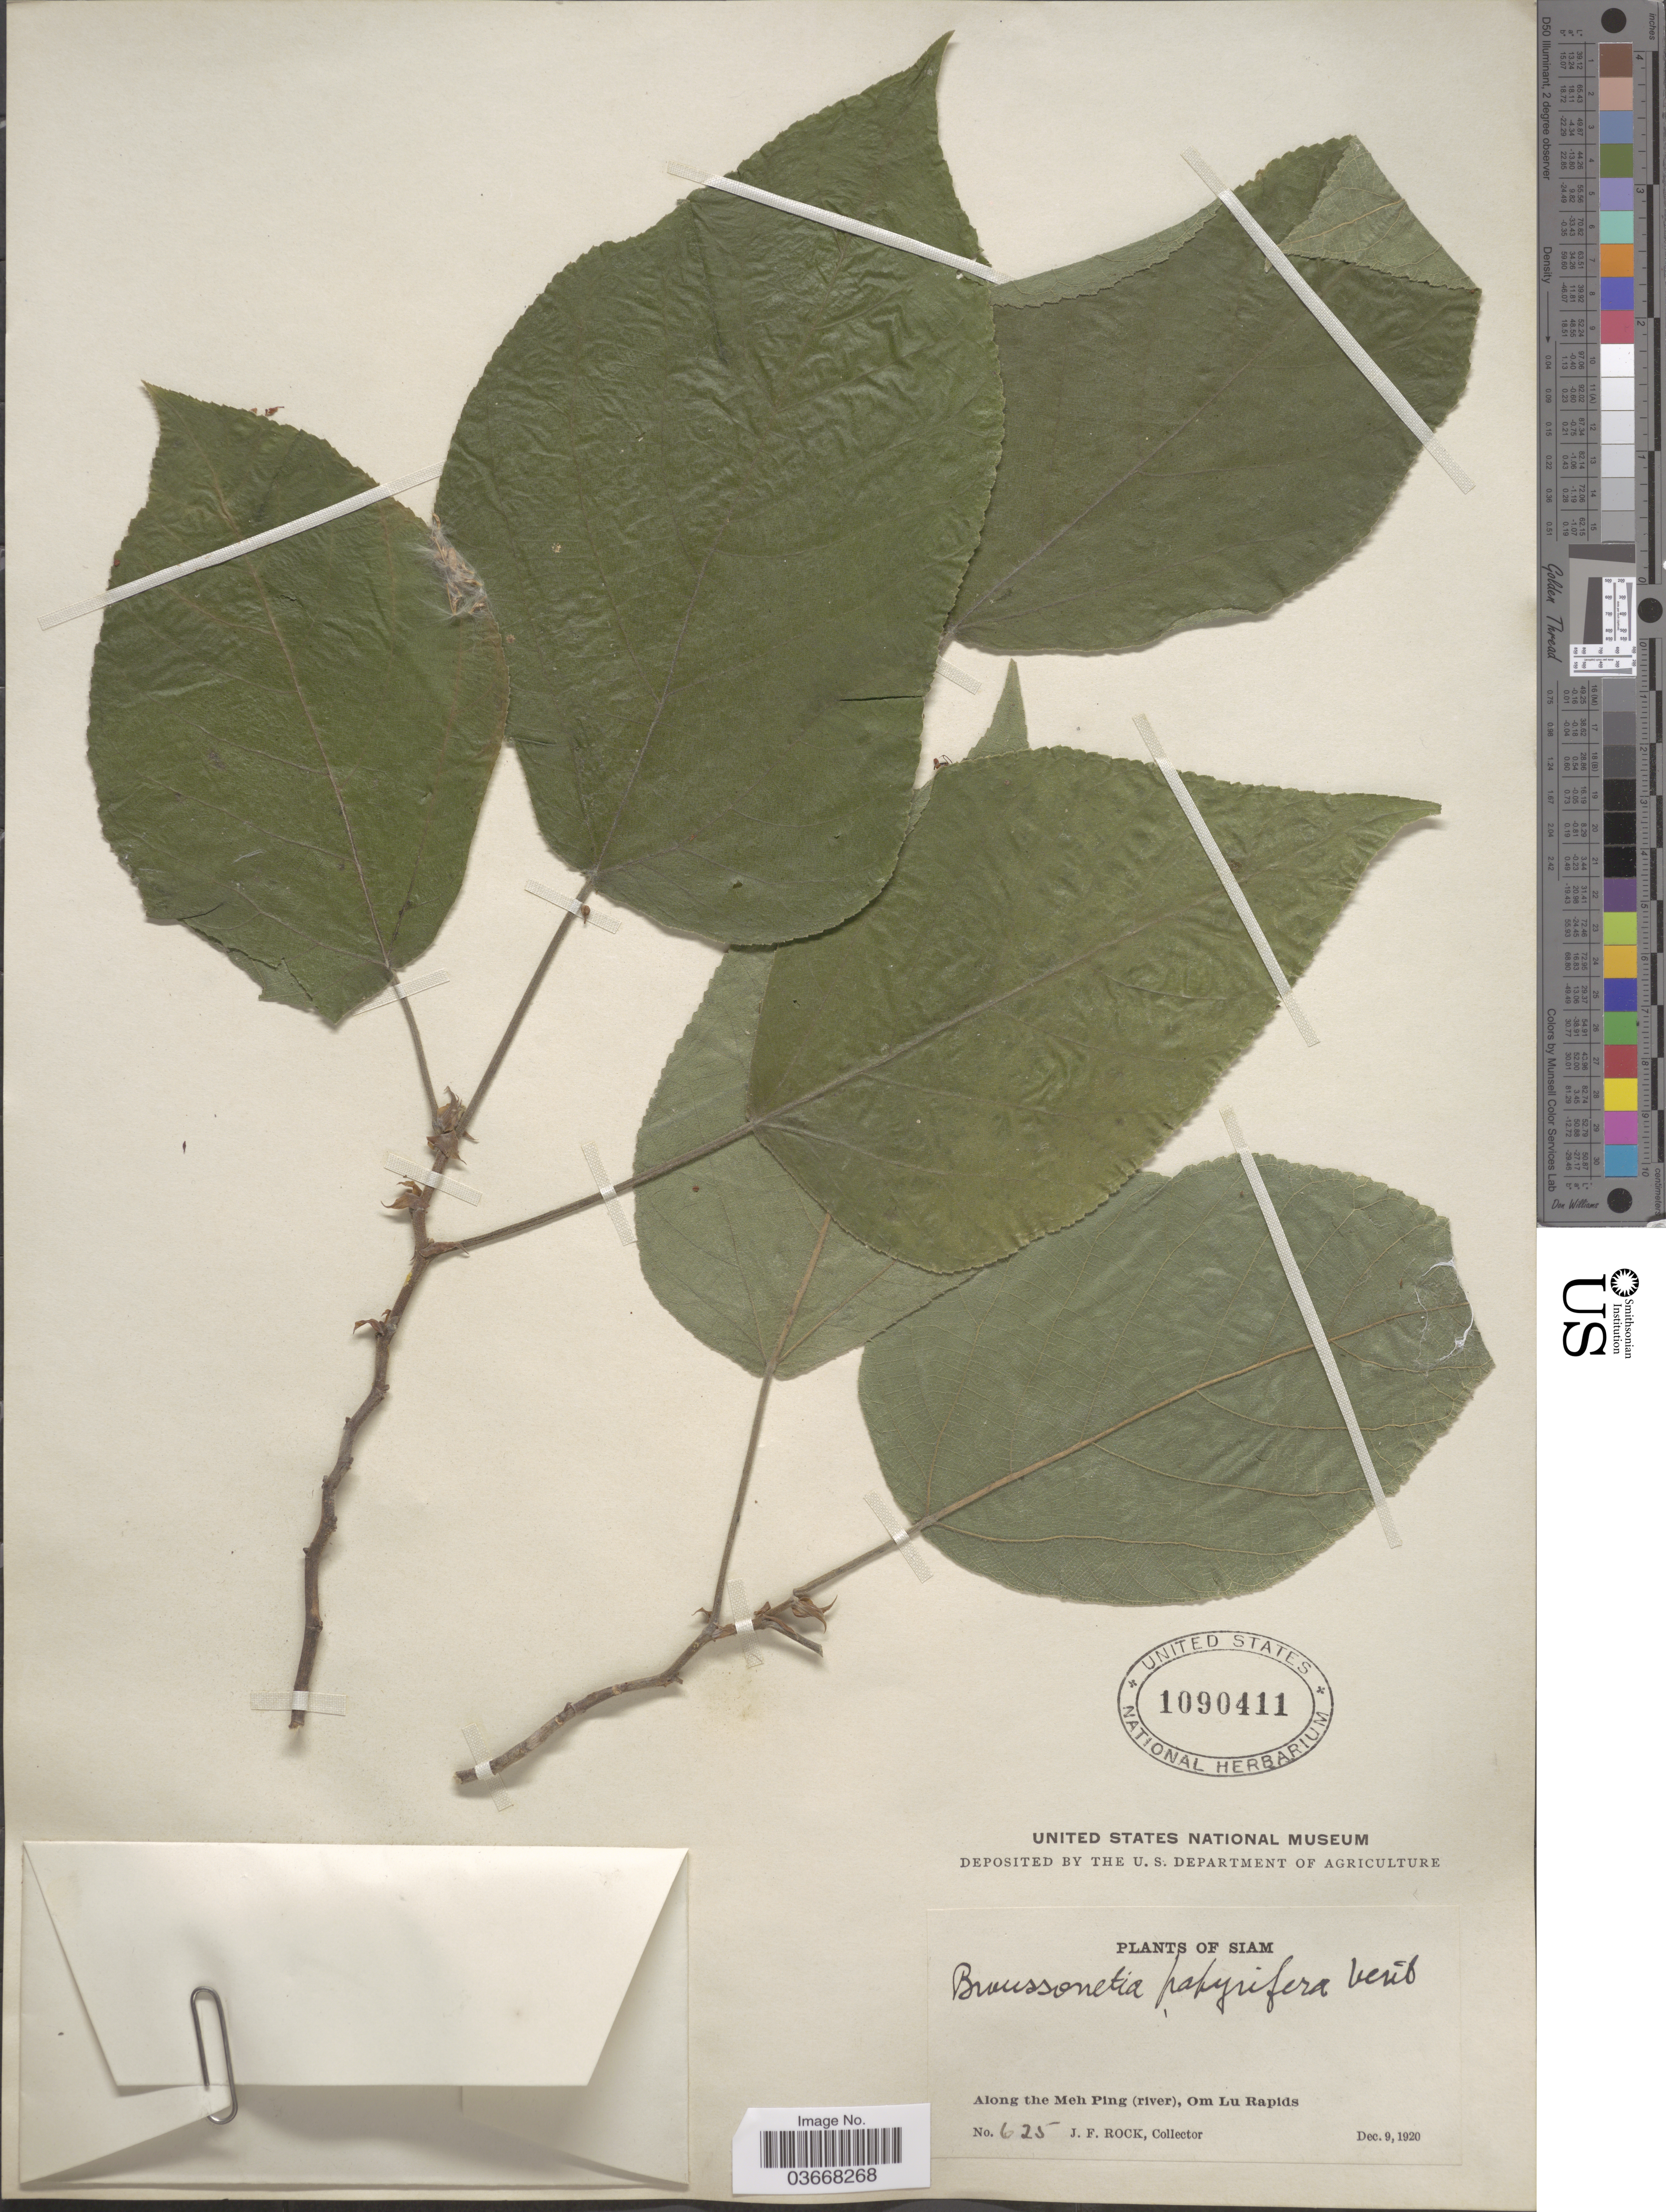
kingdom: Plantae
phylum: Tracheophyta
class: Magnoliopsida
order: Rosales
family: Moraceae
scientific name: Broussoneta papyrifera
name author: (L.) L'Hér. ex Vent.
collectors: J. Rock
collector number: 625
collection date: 1920-12-09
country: Thailand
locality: Siam. Along the Meh Ping (river), Om Lu Rapids.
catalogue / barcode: US 1090411